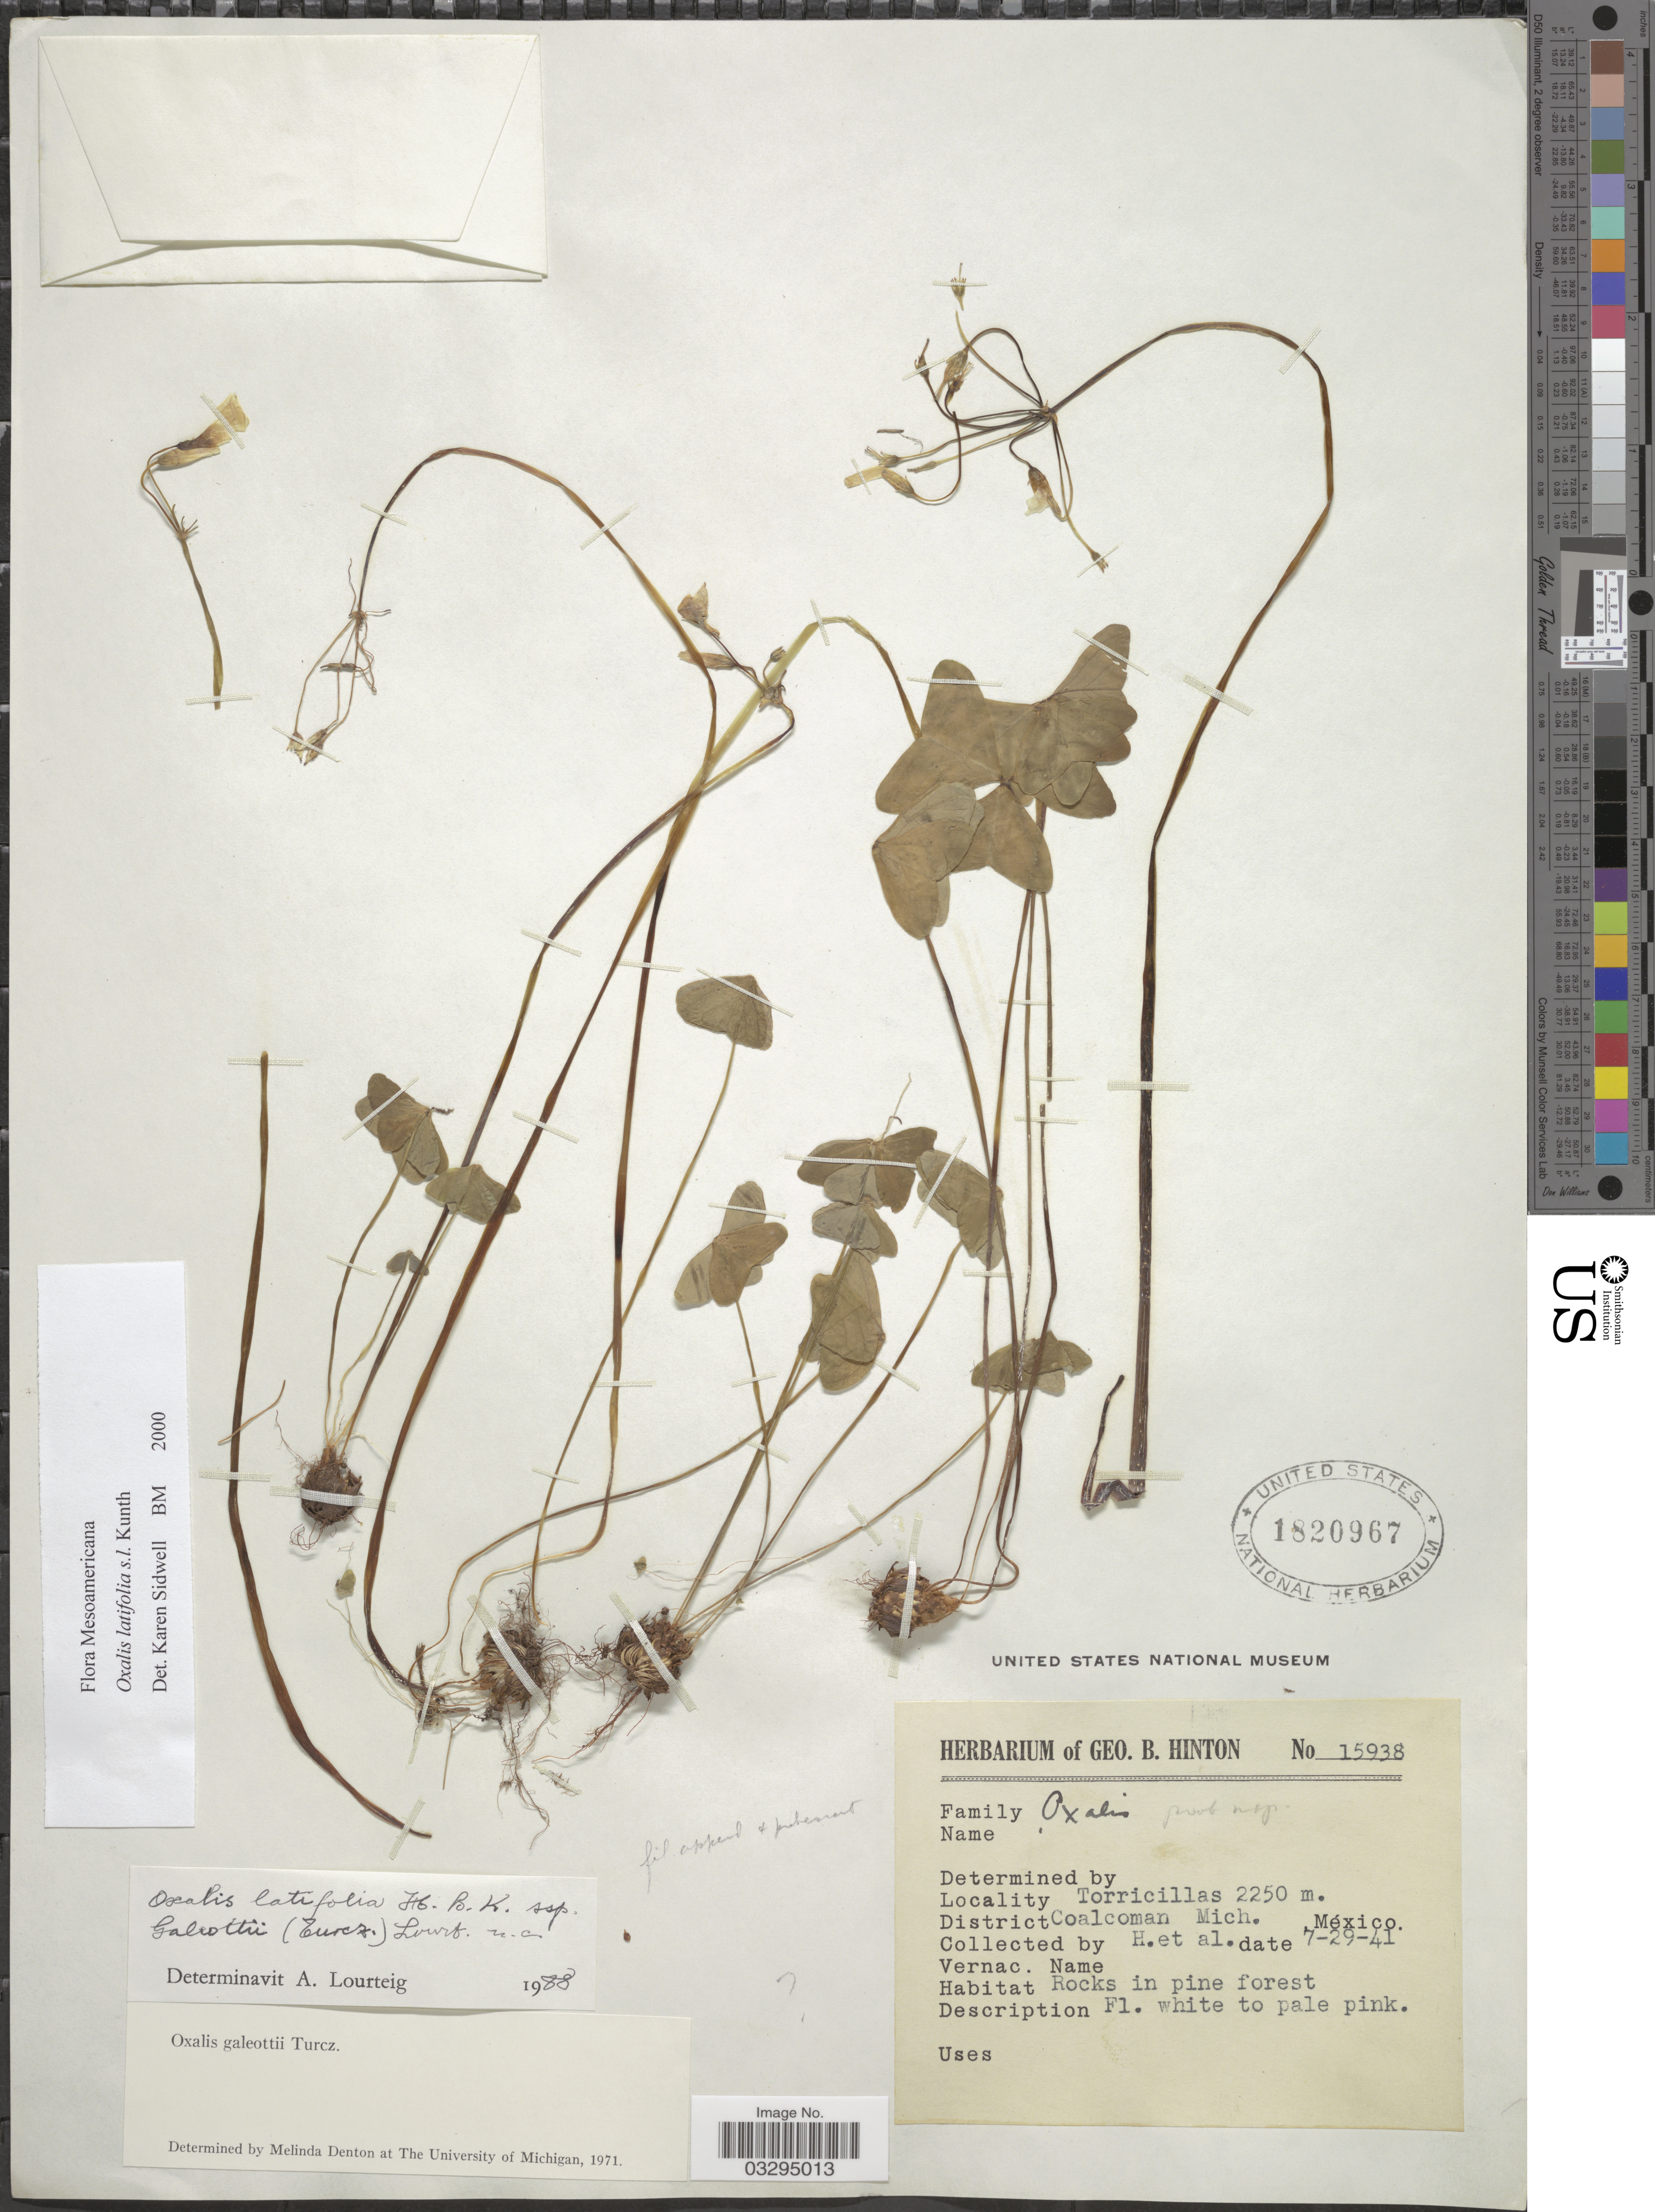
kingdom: Plantae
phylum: Tracheophyta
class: Magnoliopsida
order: Oxalidales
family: Oxalidaceae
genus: Oxalis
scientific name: Oxalis latifolia subsp. galeottii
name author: (Turcz.) Lourteig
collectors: G. B. Hinton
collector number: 15938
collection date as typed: Transcribed d/m/y: 29/7/41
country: Mexico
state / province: Michoacán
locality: Torricillas. District Coalcoman.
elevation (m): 2250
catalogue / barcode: US 1820967